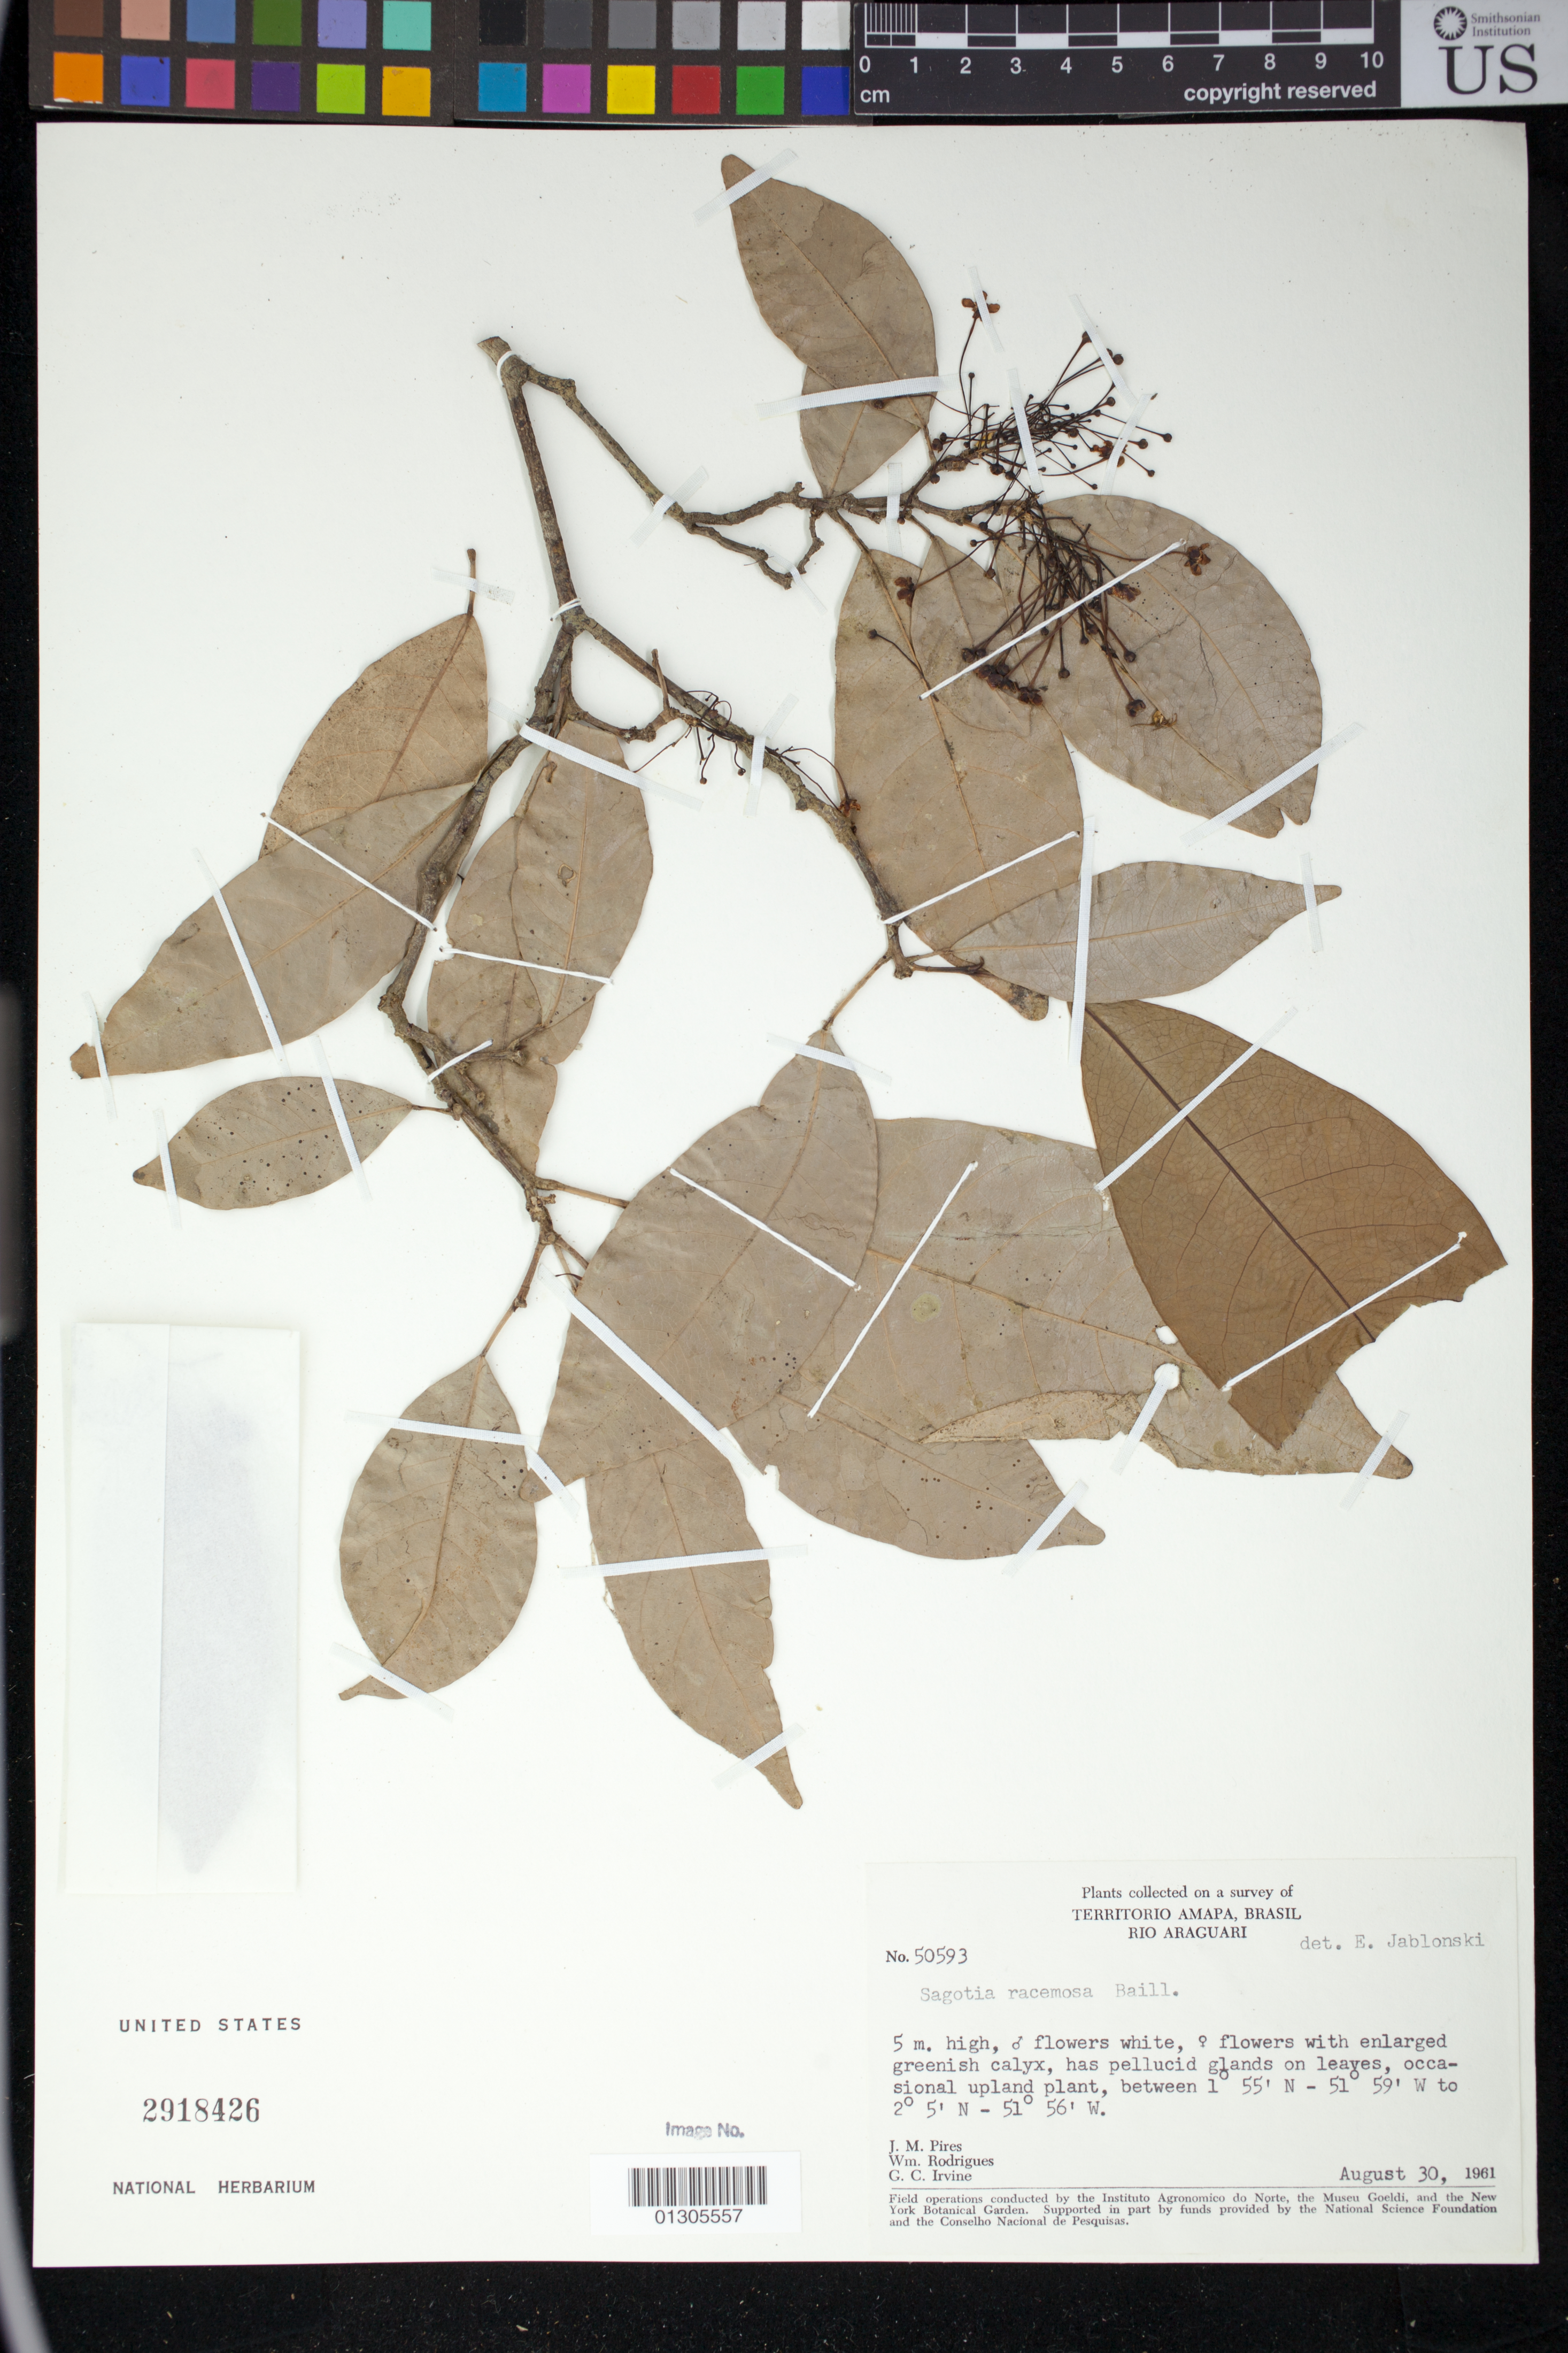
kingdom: Plantae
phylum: Tracheophyta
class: Magnoliopsida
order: Malpighiales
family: Euphorbiaceae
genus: Sagotia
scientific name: Sagotia racemosa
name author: Baill.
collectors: J. M. Pires, W. A. Rodrigues & G. Irvine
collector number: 50593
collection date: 1961-08-30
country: Brazil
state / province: Amapa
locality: Rio Araguari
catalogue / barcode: US 2918426